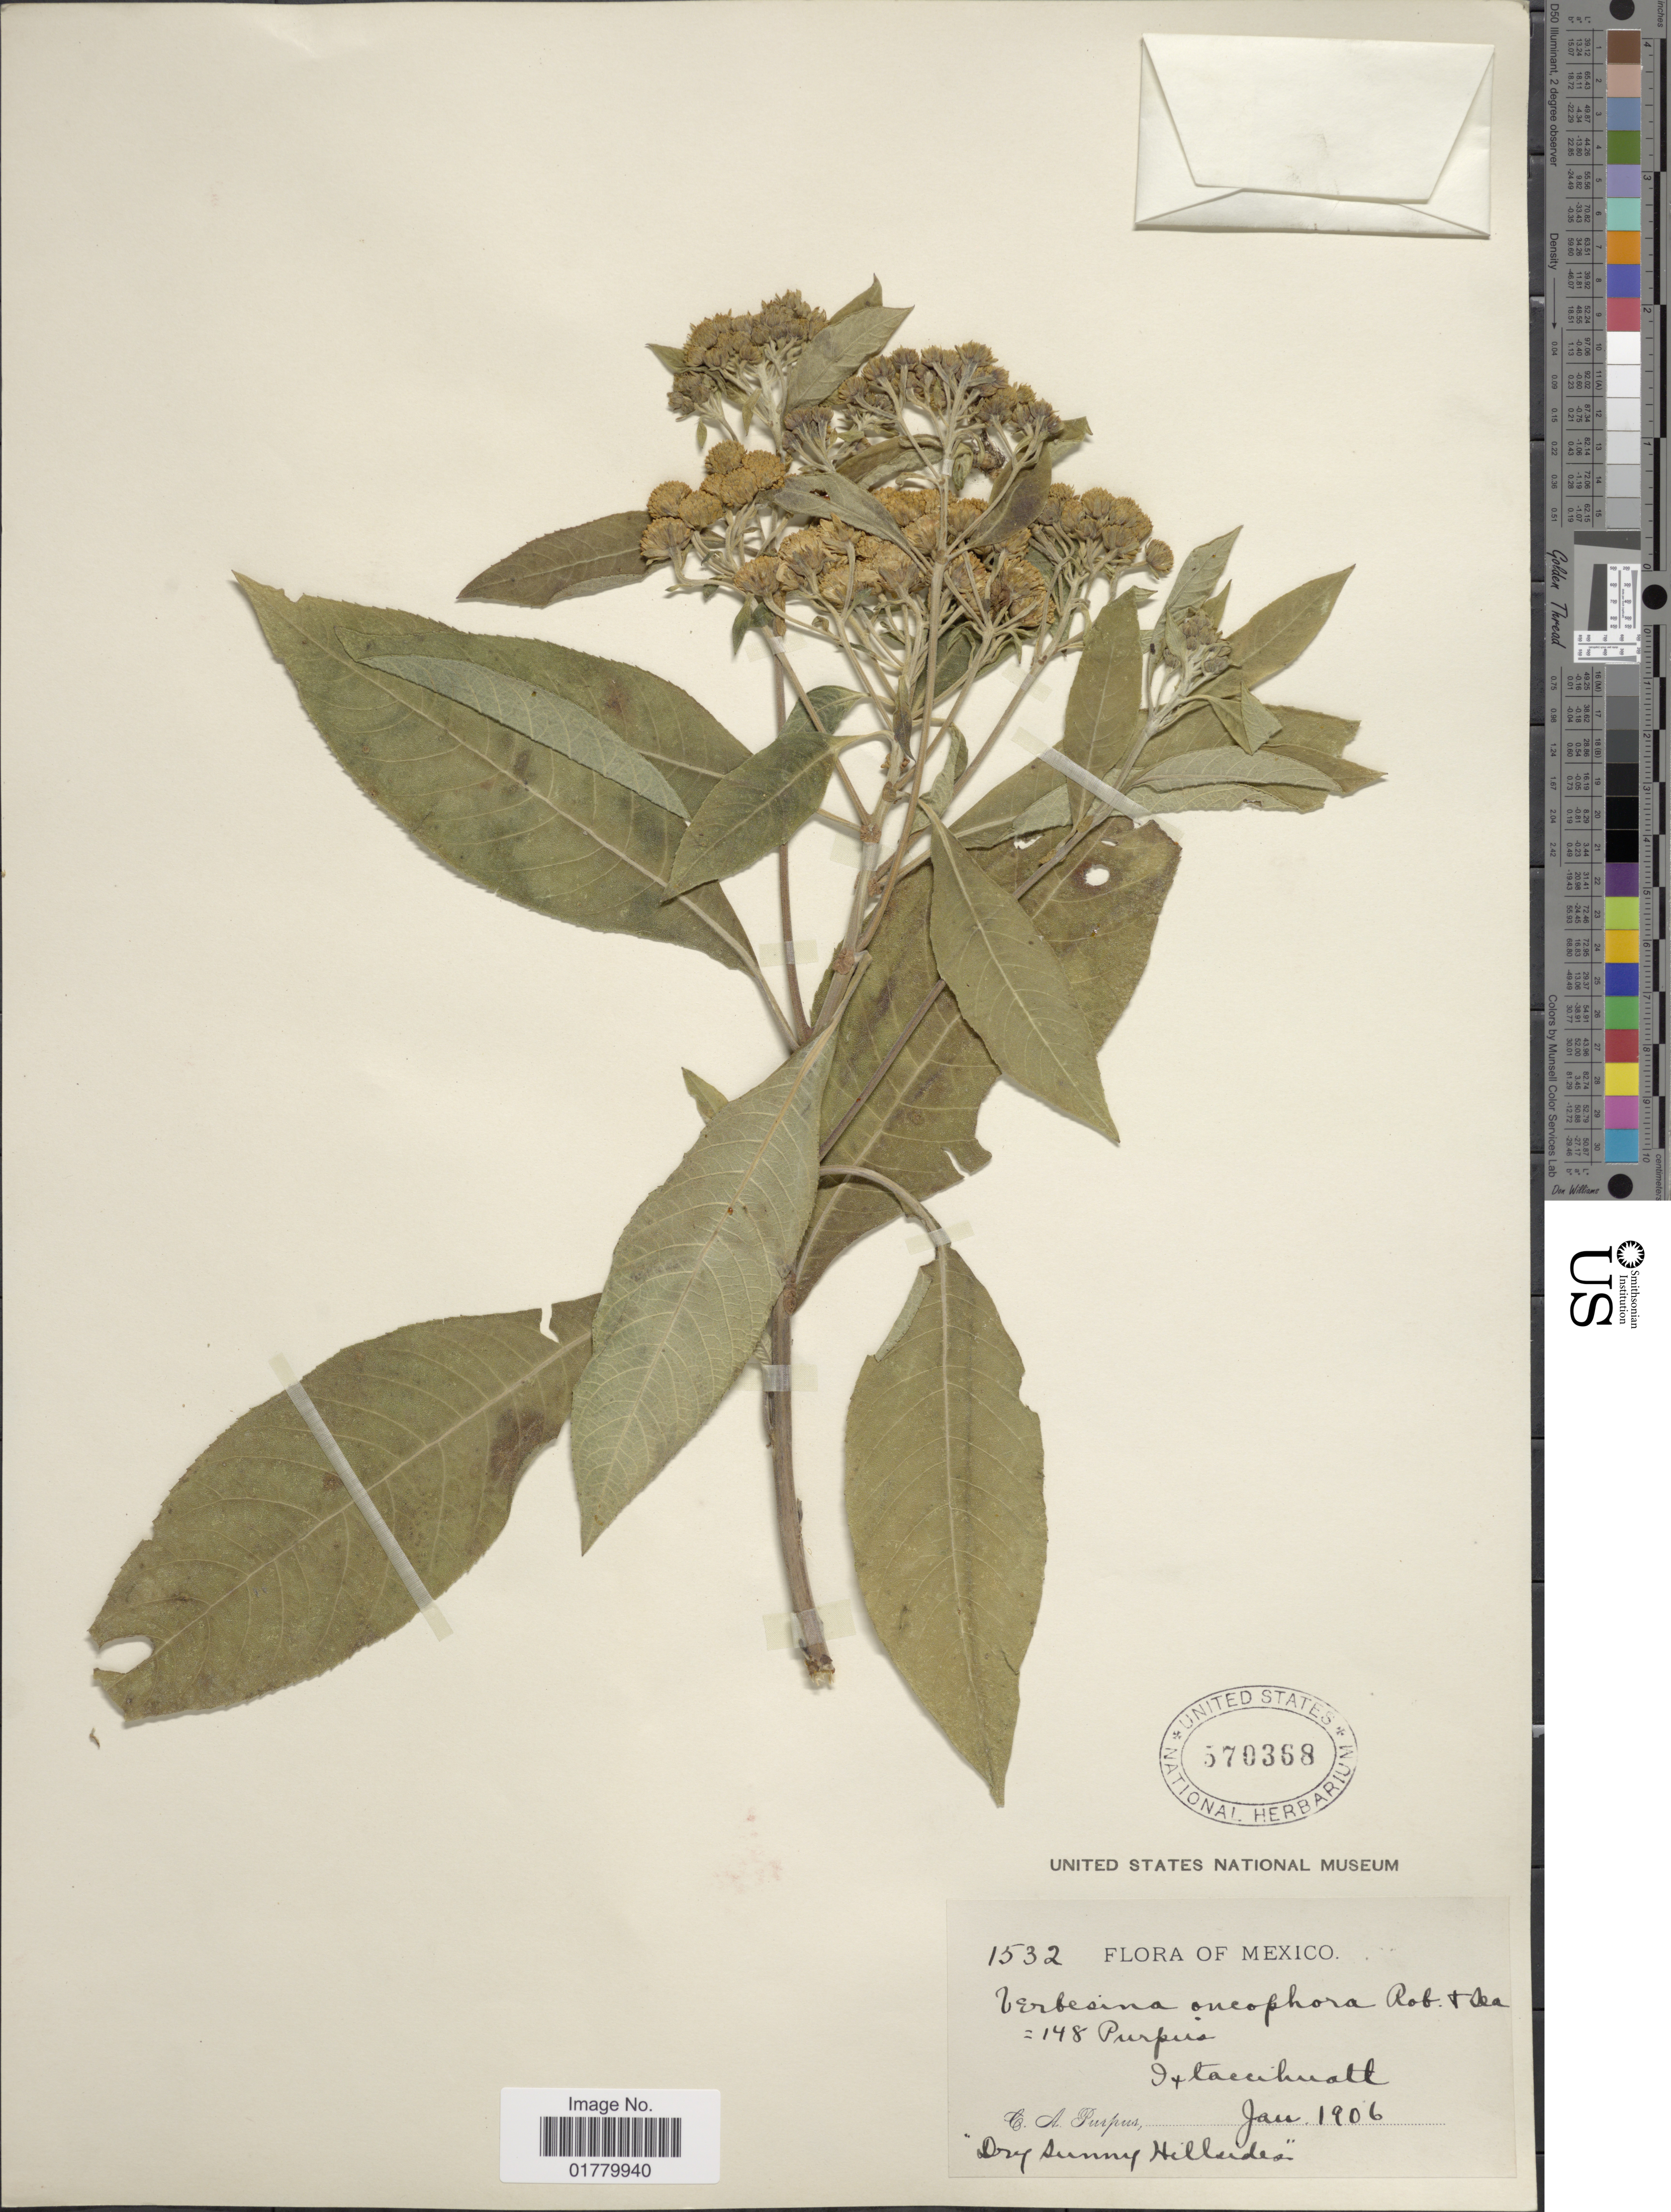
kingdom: Plantae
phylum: Tracheophyta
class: Magnoliopsida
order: Asterales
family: Asteraceae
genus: Verbesina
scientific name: Verbesina oncophora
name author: B.L. Rob. & Seaton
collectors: C. A. Purpus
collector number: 1532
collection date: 1906-01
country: Mexico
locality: Ixtaccihuatl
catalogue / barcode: US 570368